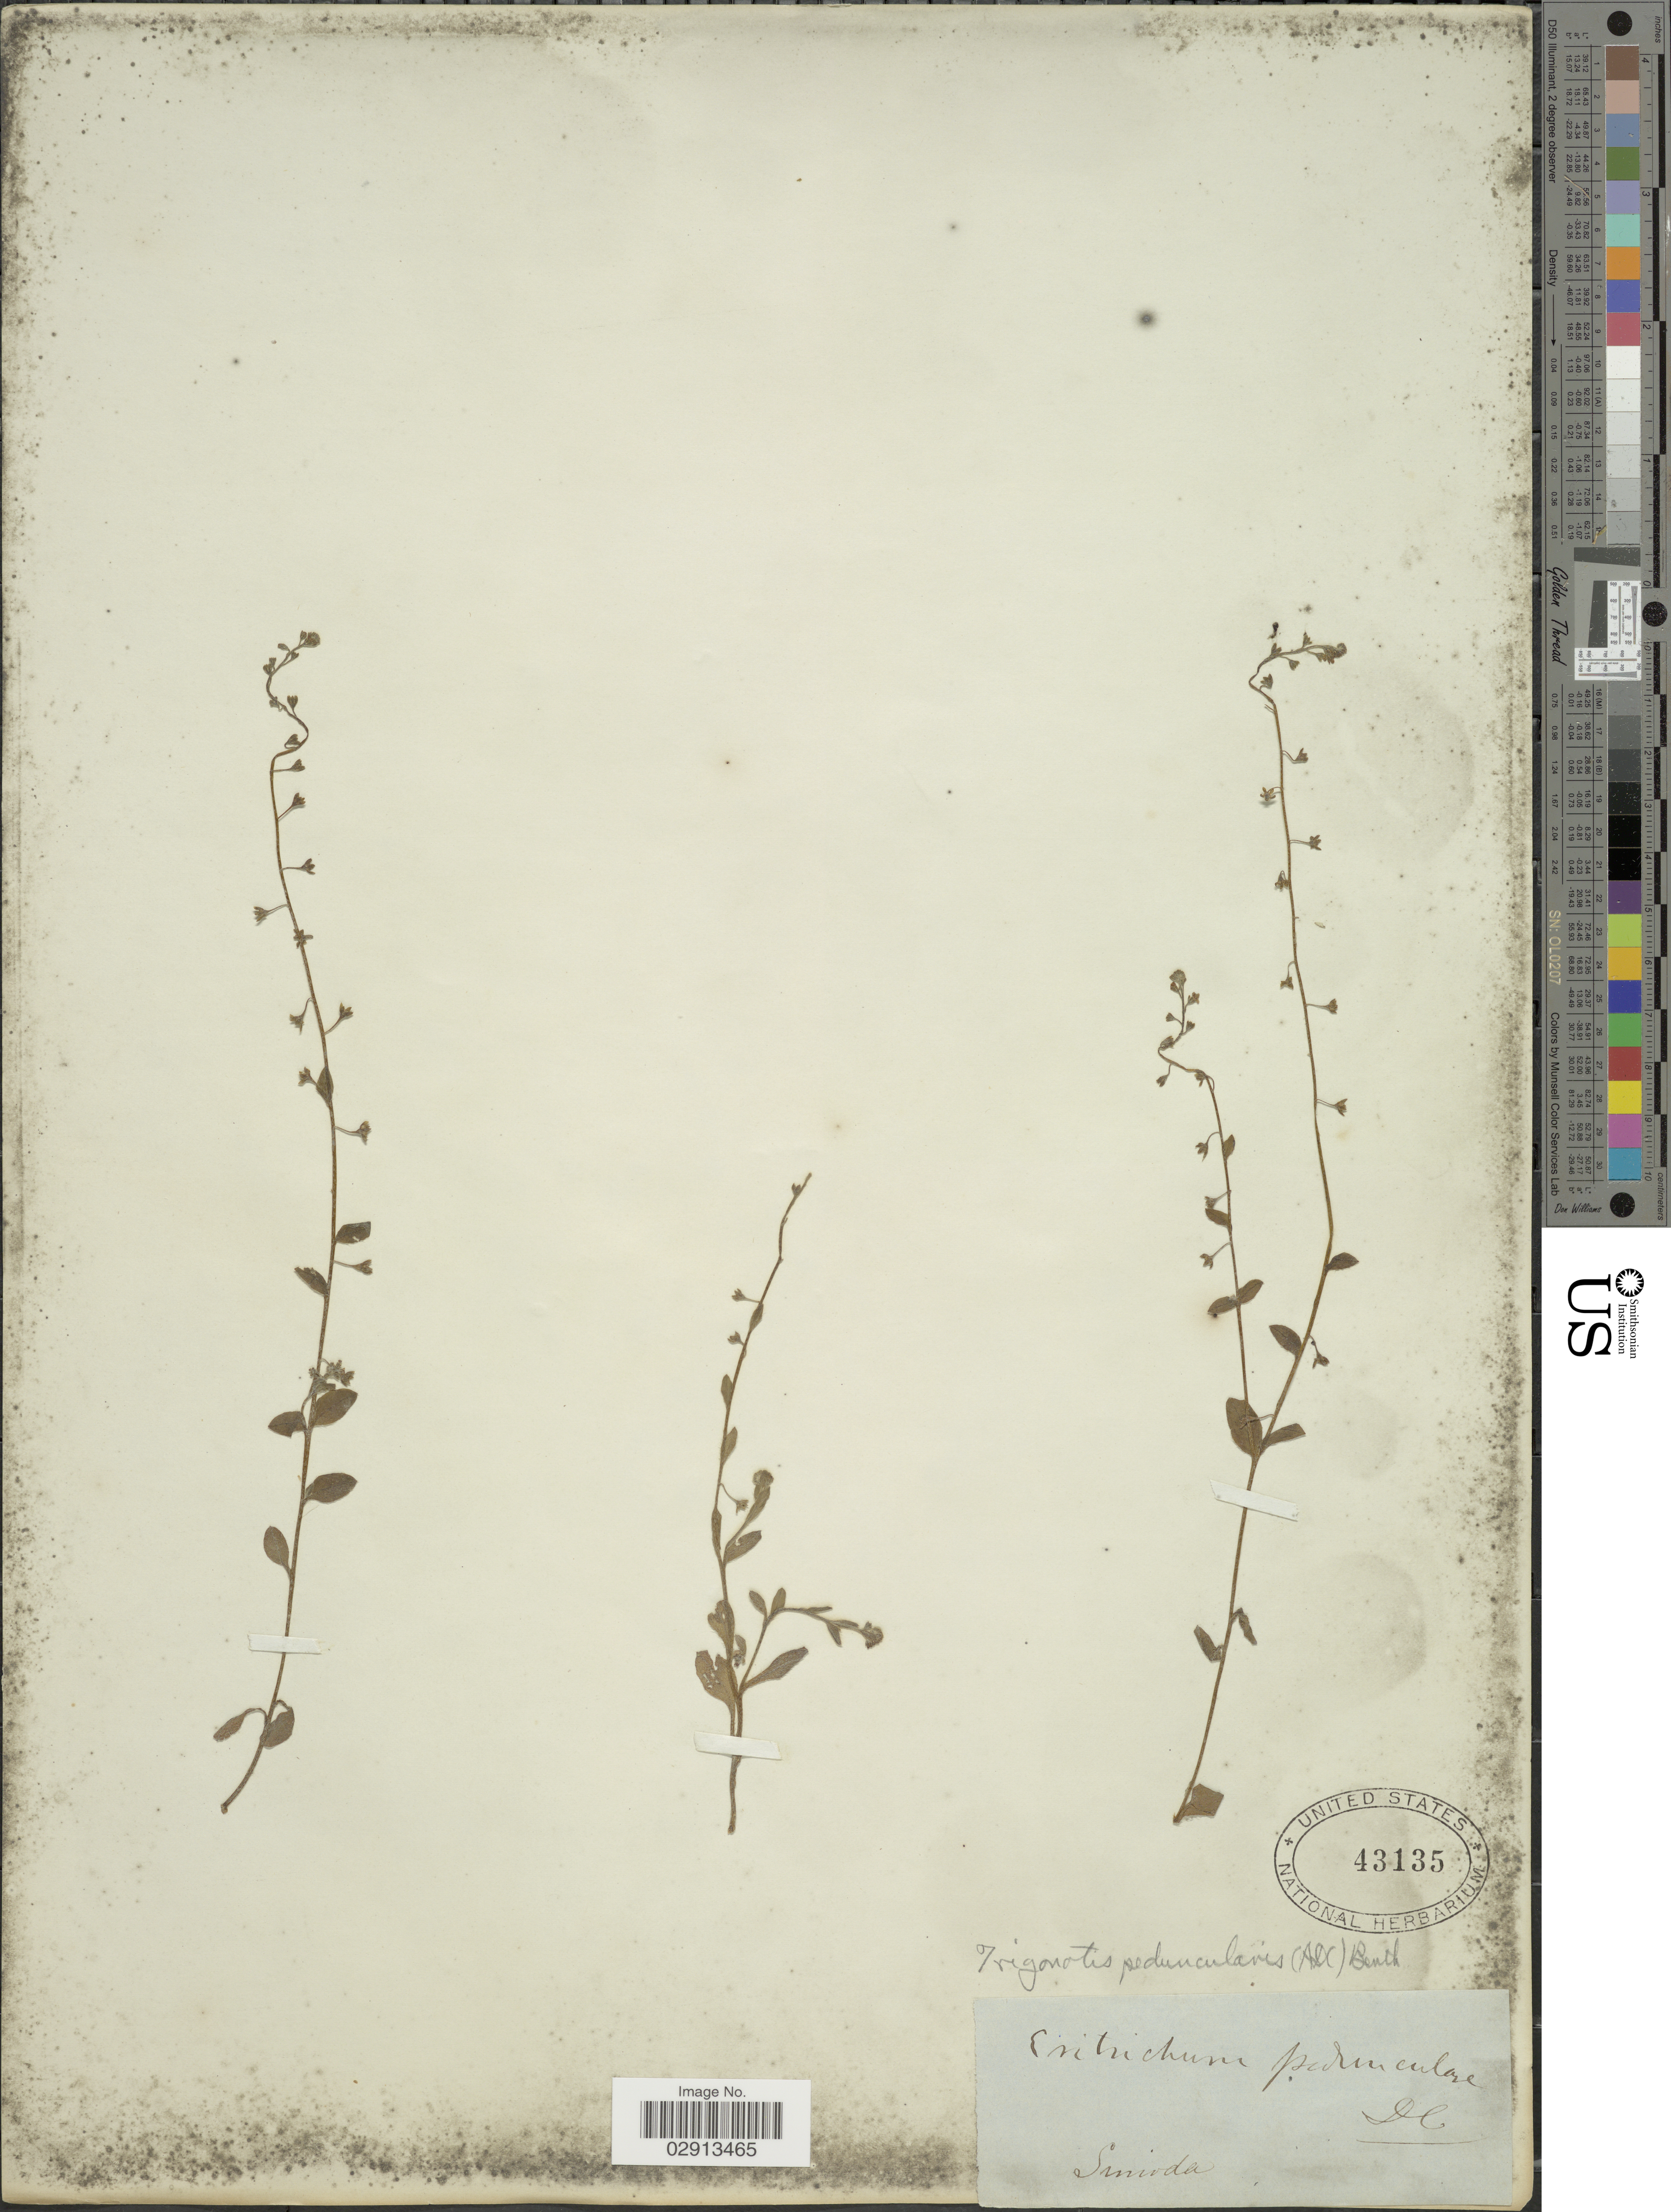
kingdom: Plantae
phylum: Tracheophyta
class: Magnoliopsida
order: Boraginales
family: Boraginaceae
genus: Trigonotis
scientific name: Trigonotis peduncularis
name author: (Trevis.) Benth. ex Baker et al.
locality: Simoda.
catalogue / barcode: US 43135